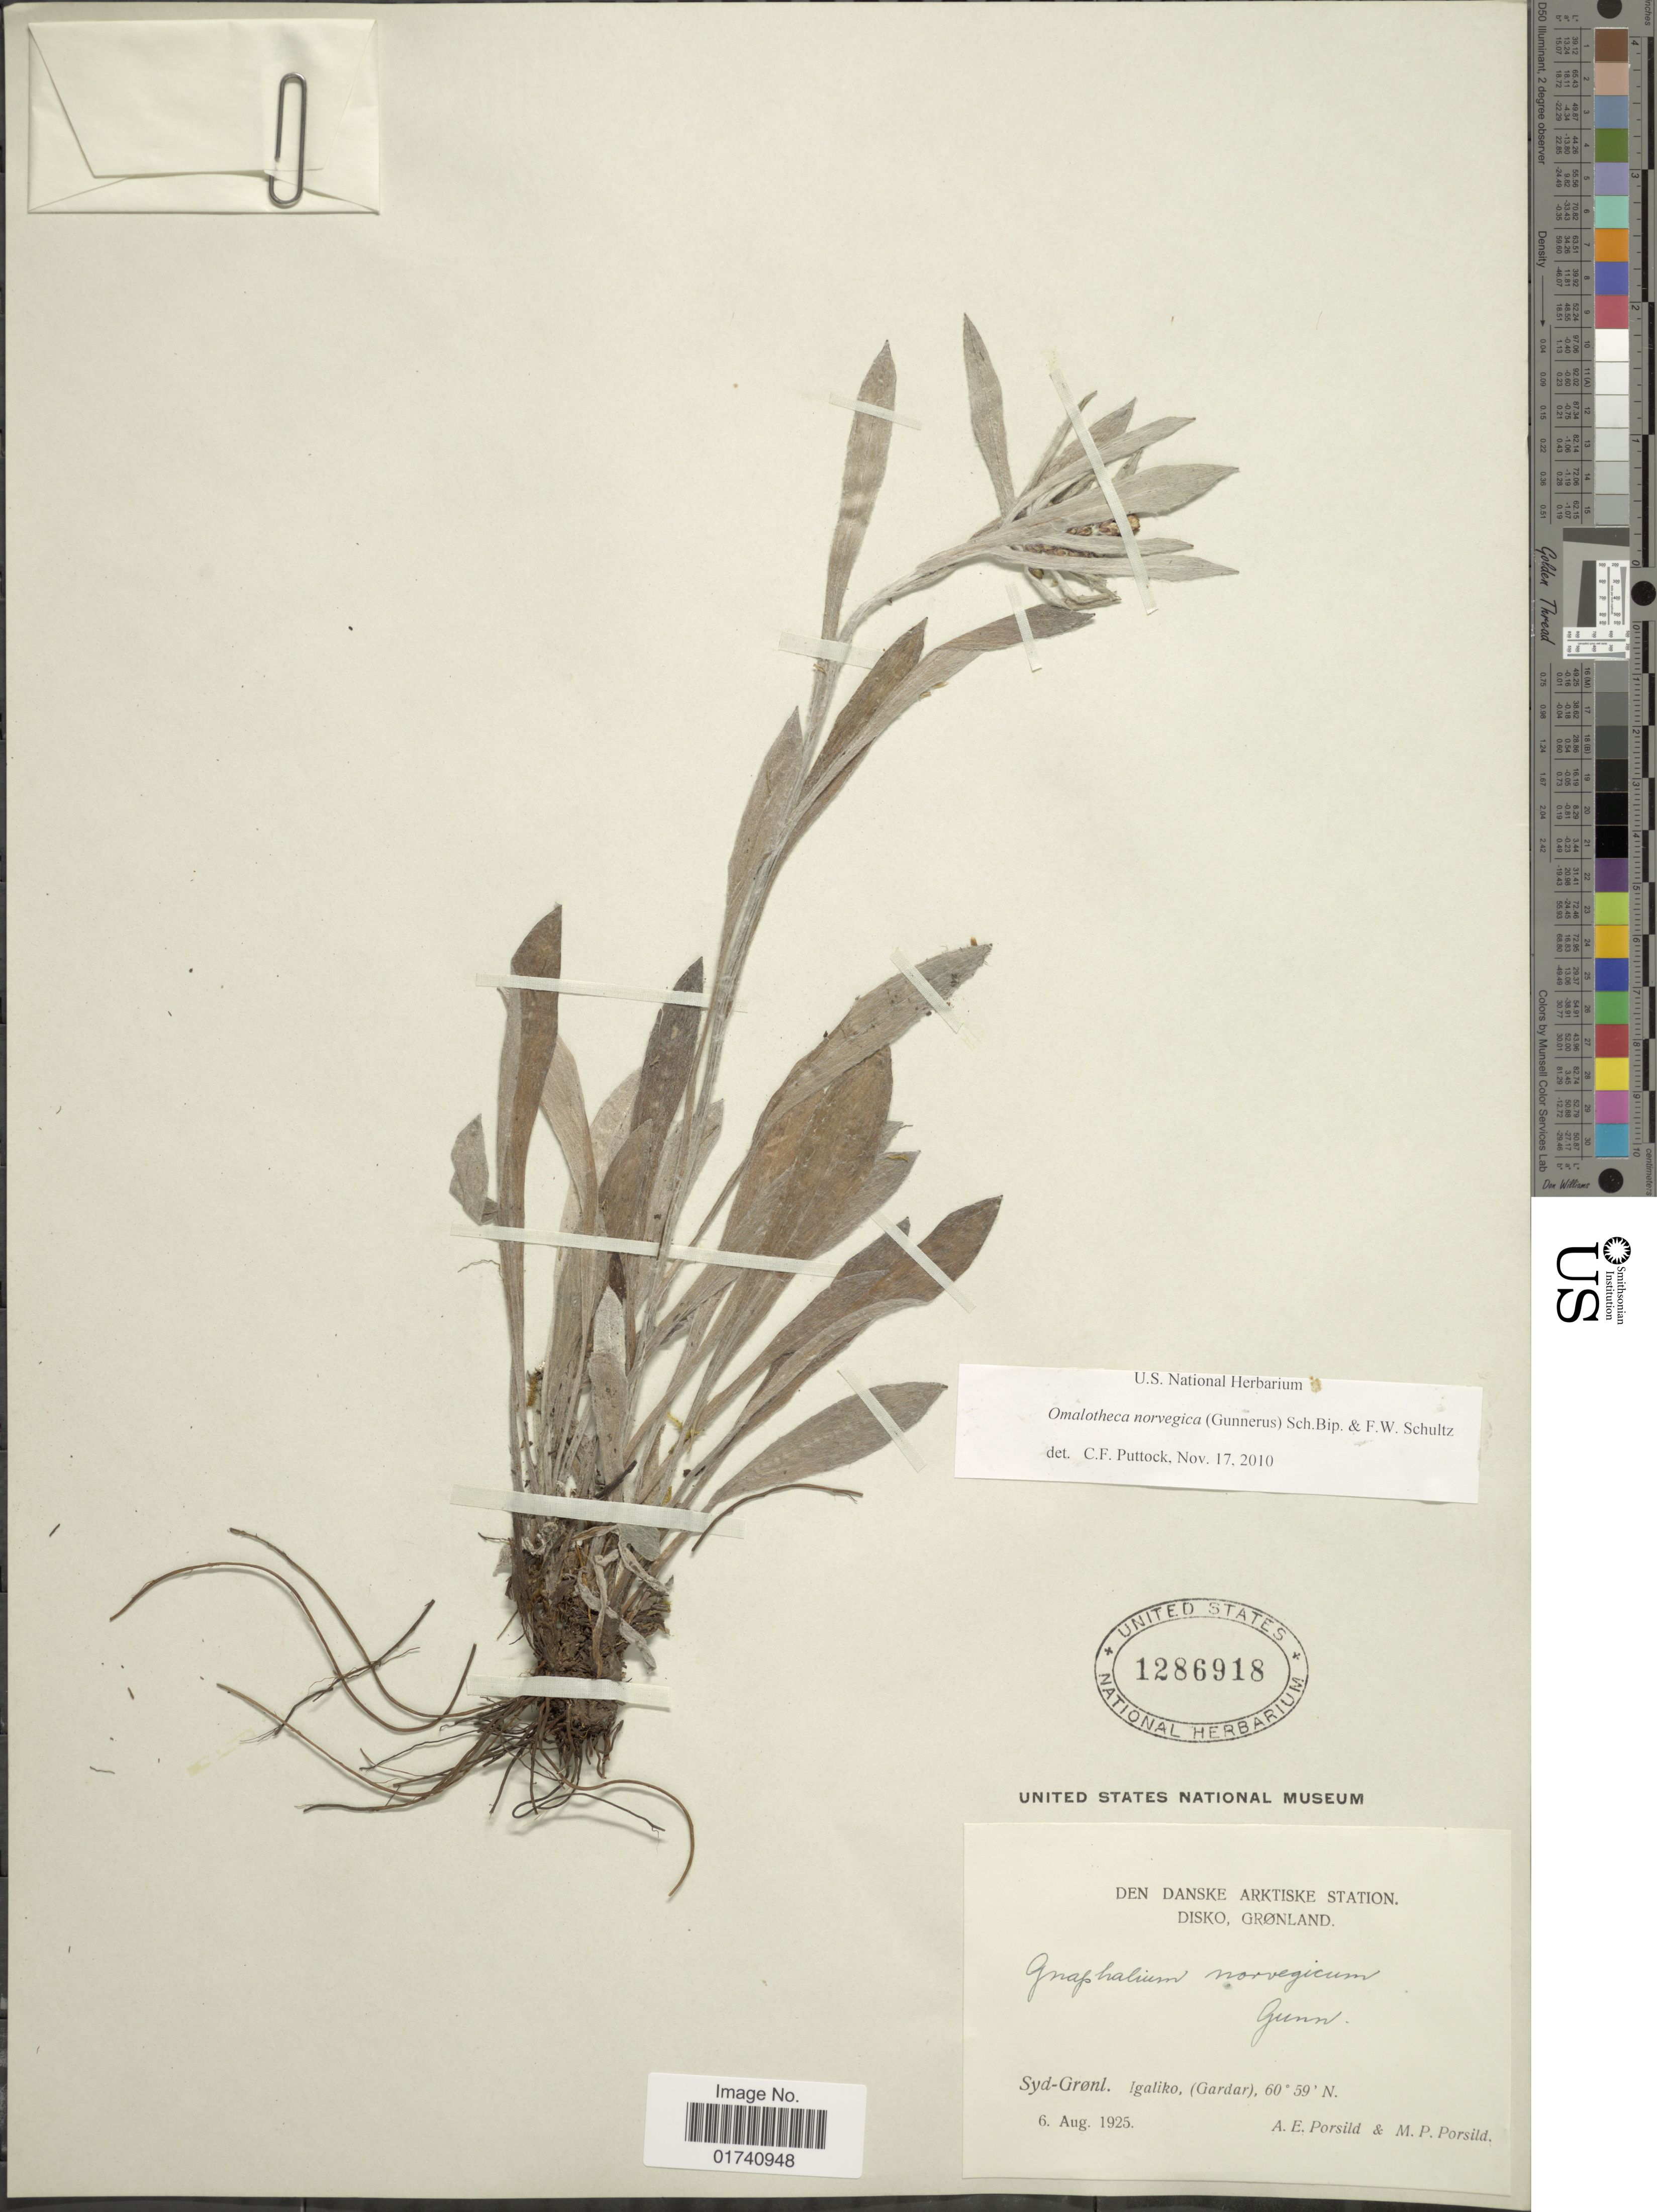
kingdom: Plantae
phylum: Tracheophyta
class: Magnoliopsida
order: Asterales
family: Asteraceae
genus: Omalotheca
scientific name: Omalotheca norvegica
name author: (Gunnerus) Sch. Bip. & F.W. Schultz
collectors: A. E. Porsild & M. P. Porsild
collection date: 1925-08-06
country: Greenland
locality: Syd-Gronl. Igaliko, (Gardar).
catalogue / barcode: US 1286918